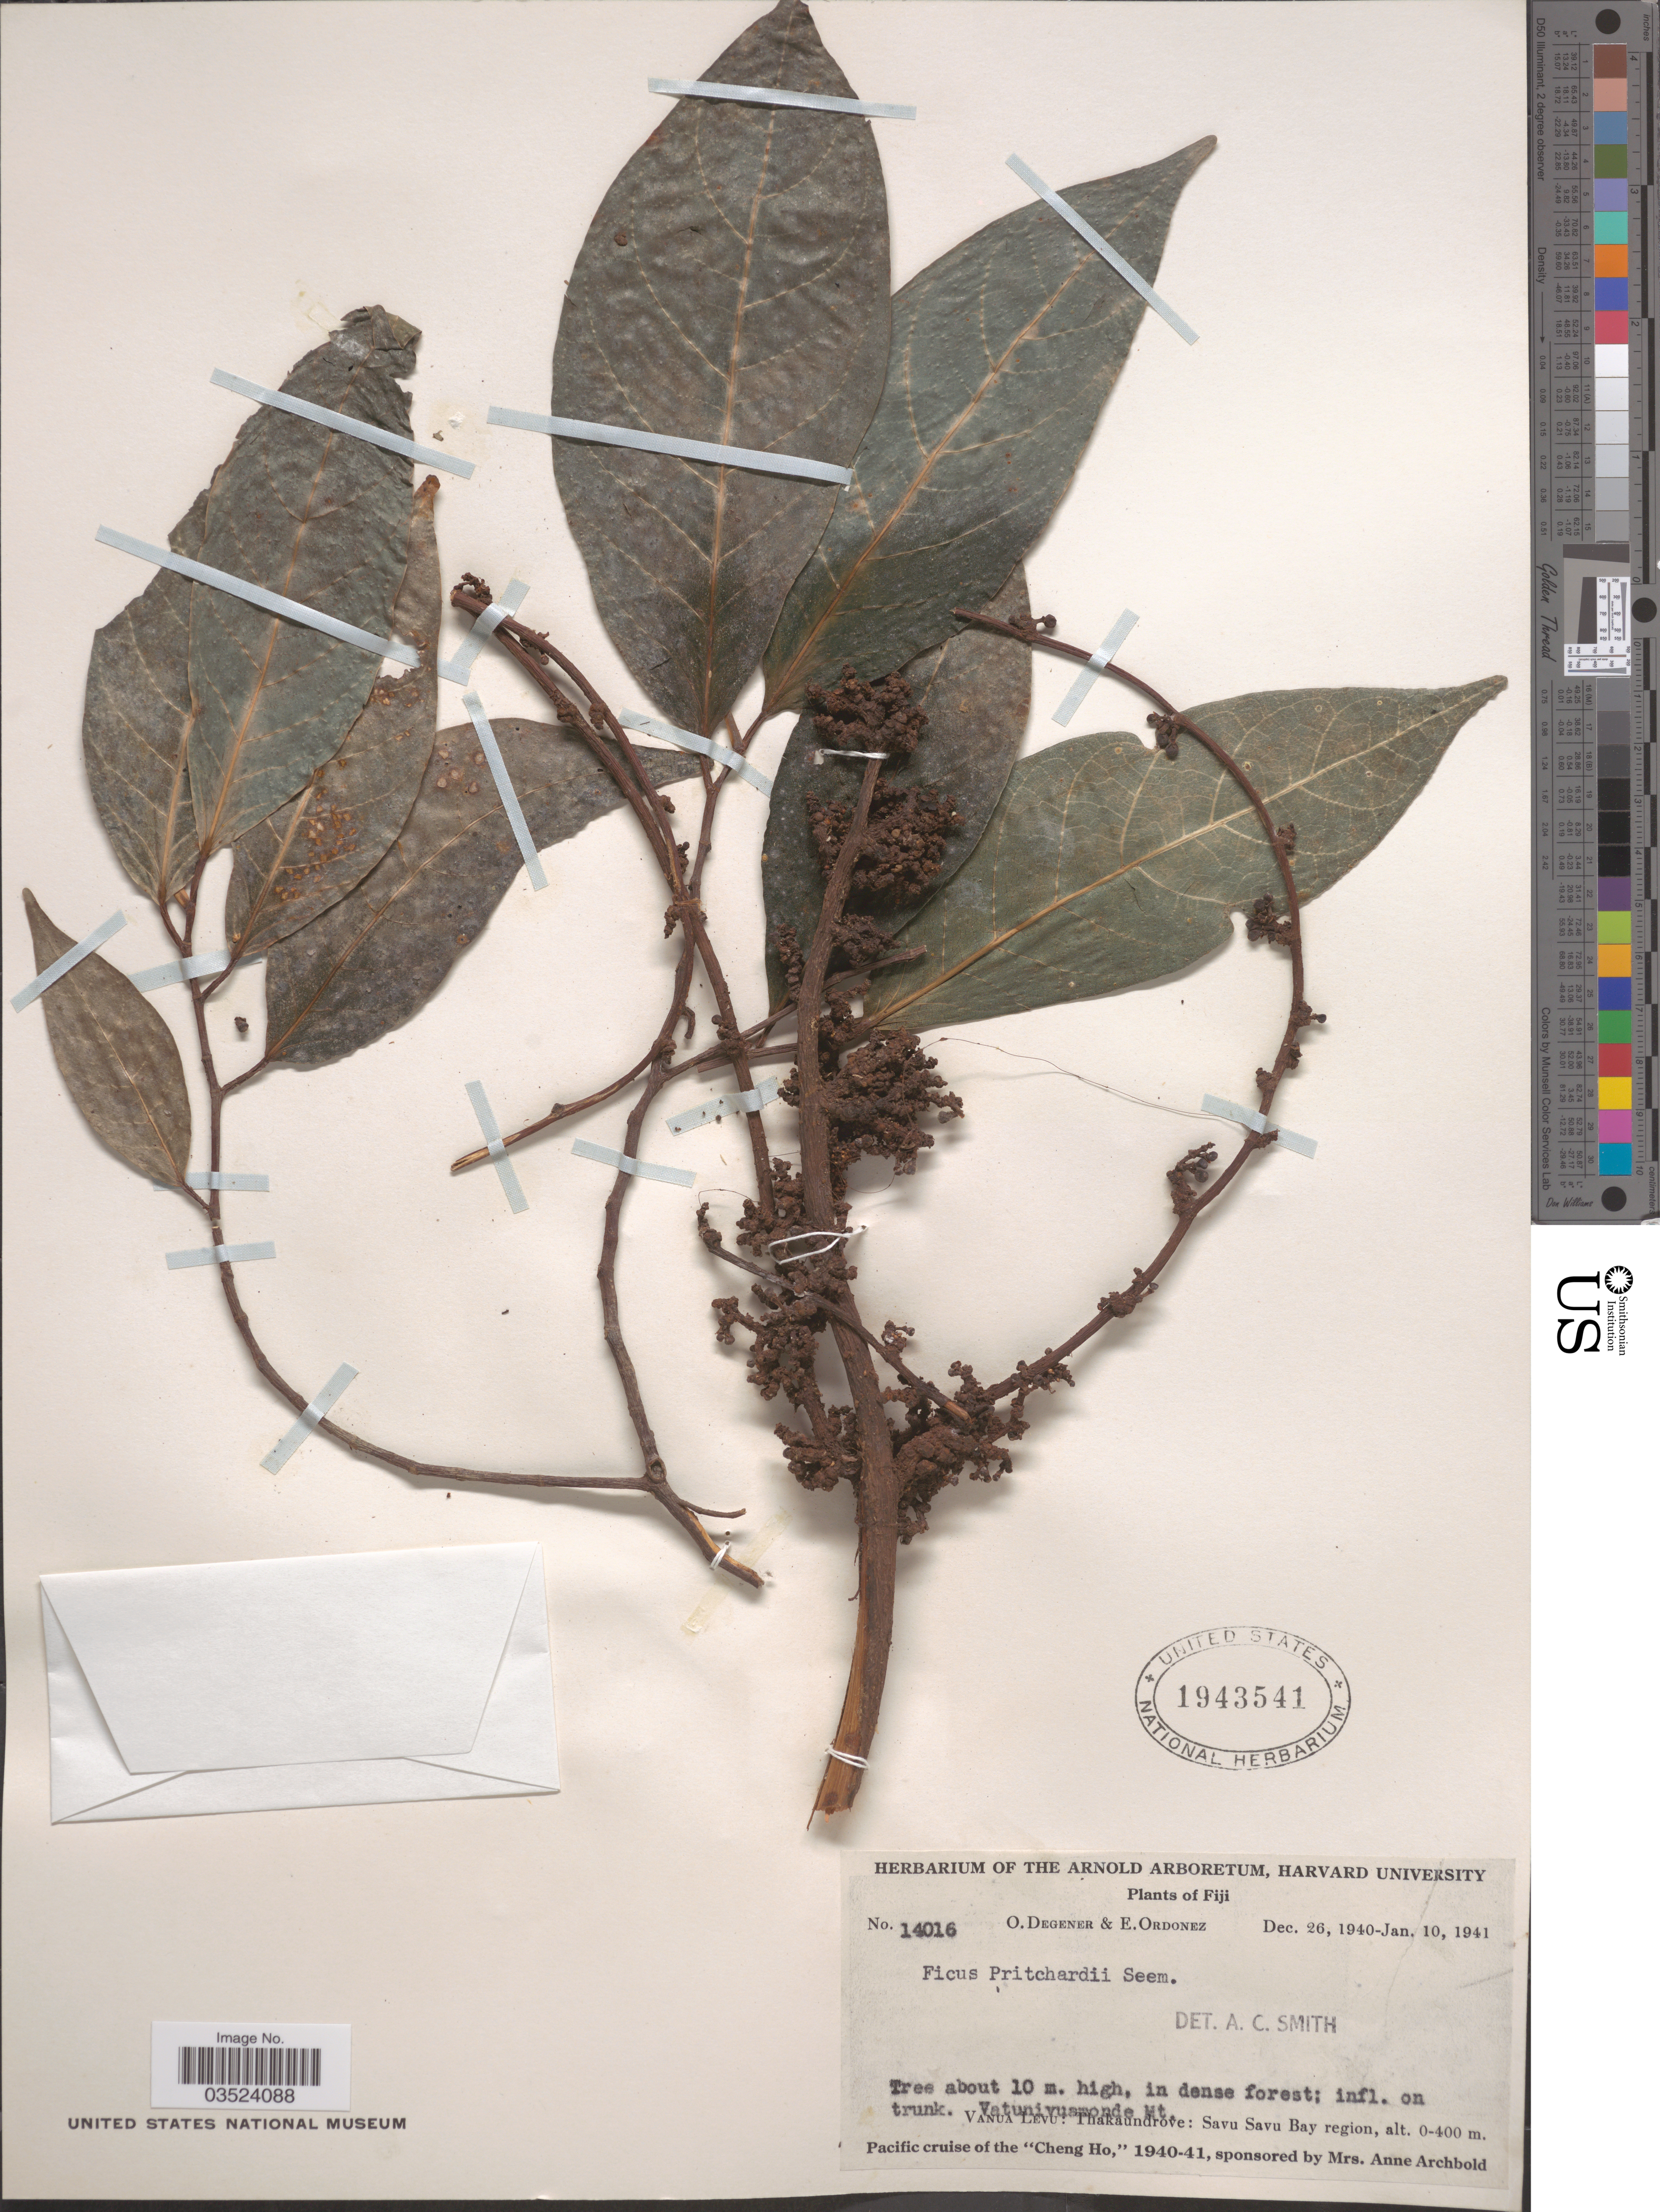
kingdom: Plantae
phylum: Tracheophyta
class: Magnoliopsida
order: Rosales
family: Moraceae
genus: Ficus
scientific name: Ficus pritchardii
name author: Seem.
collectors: O. Degener & E. Ordonez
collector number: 14016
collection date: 1940-12-26/1941-01-10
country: Fiji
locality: Vatunivusmonde Mt. Vanua Levu: Thakaundrove: Savu Savu Bay region.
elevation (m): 0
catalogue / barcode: US 1943541